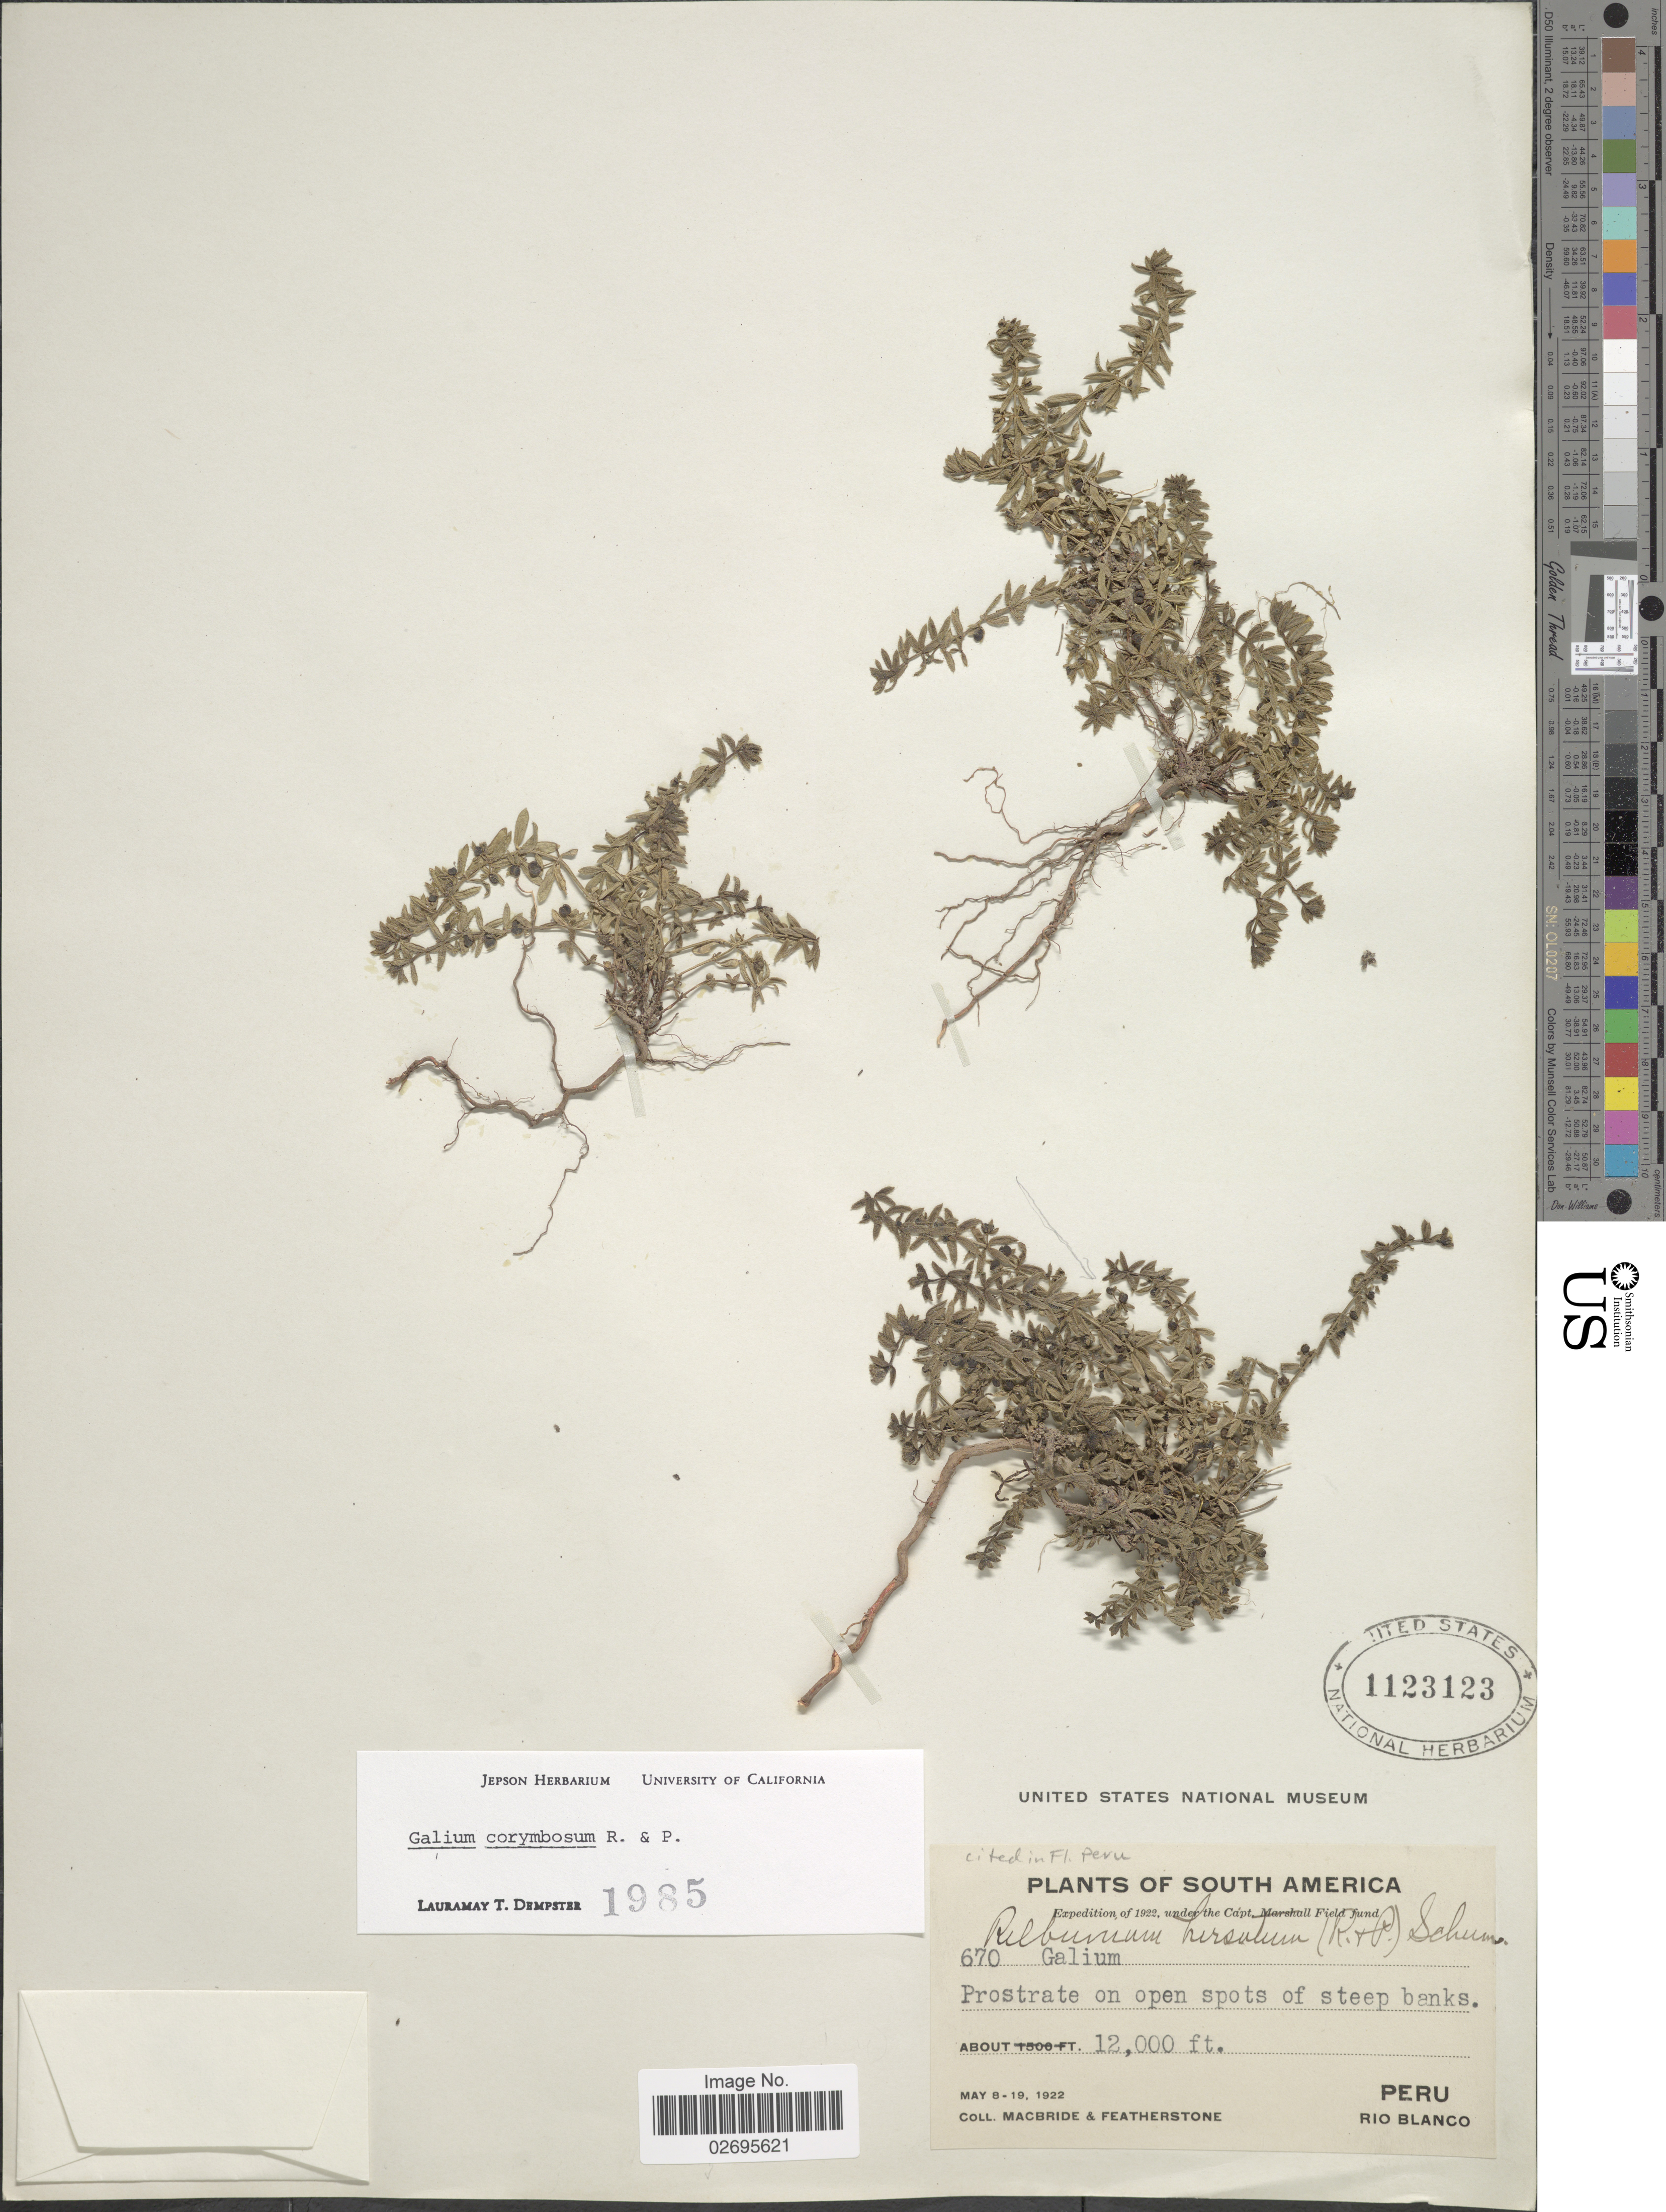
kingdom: Plantae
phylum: Tracheophyta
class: Magnoliopsida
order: Gentianales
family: Rubiaceae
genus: Galium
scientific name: Galium corymbosum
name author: Ruiz & Pav.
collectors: Macbride, -- & -. Featherstone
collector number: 670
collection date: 1922-05-08/1922-05-19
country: Peru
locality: Prostrate on open spots of steep banks, Rio Blanco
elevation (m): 3658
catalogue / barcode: US 1123123